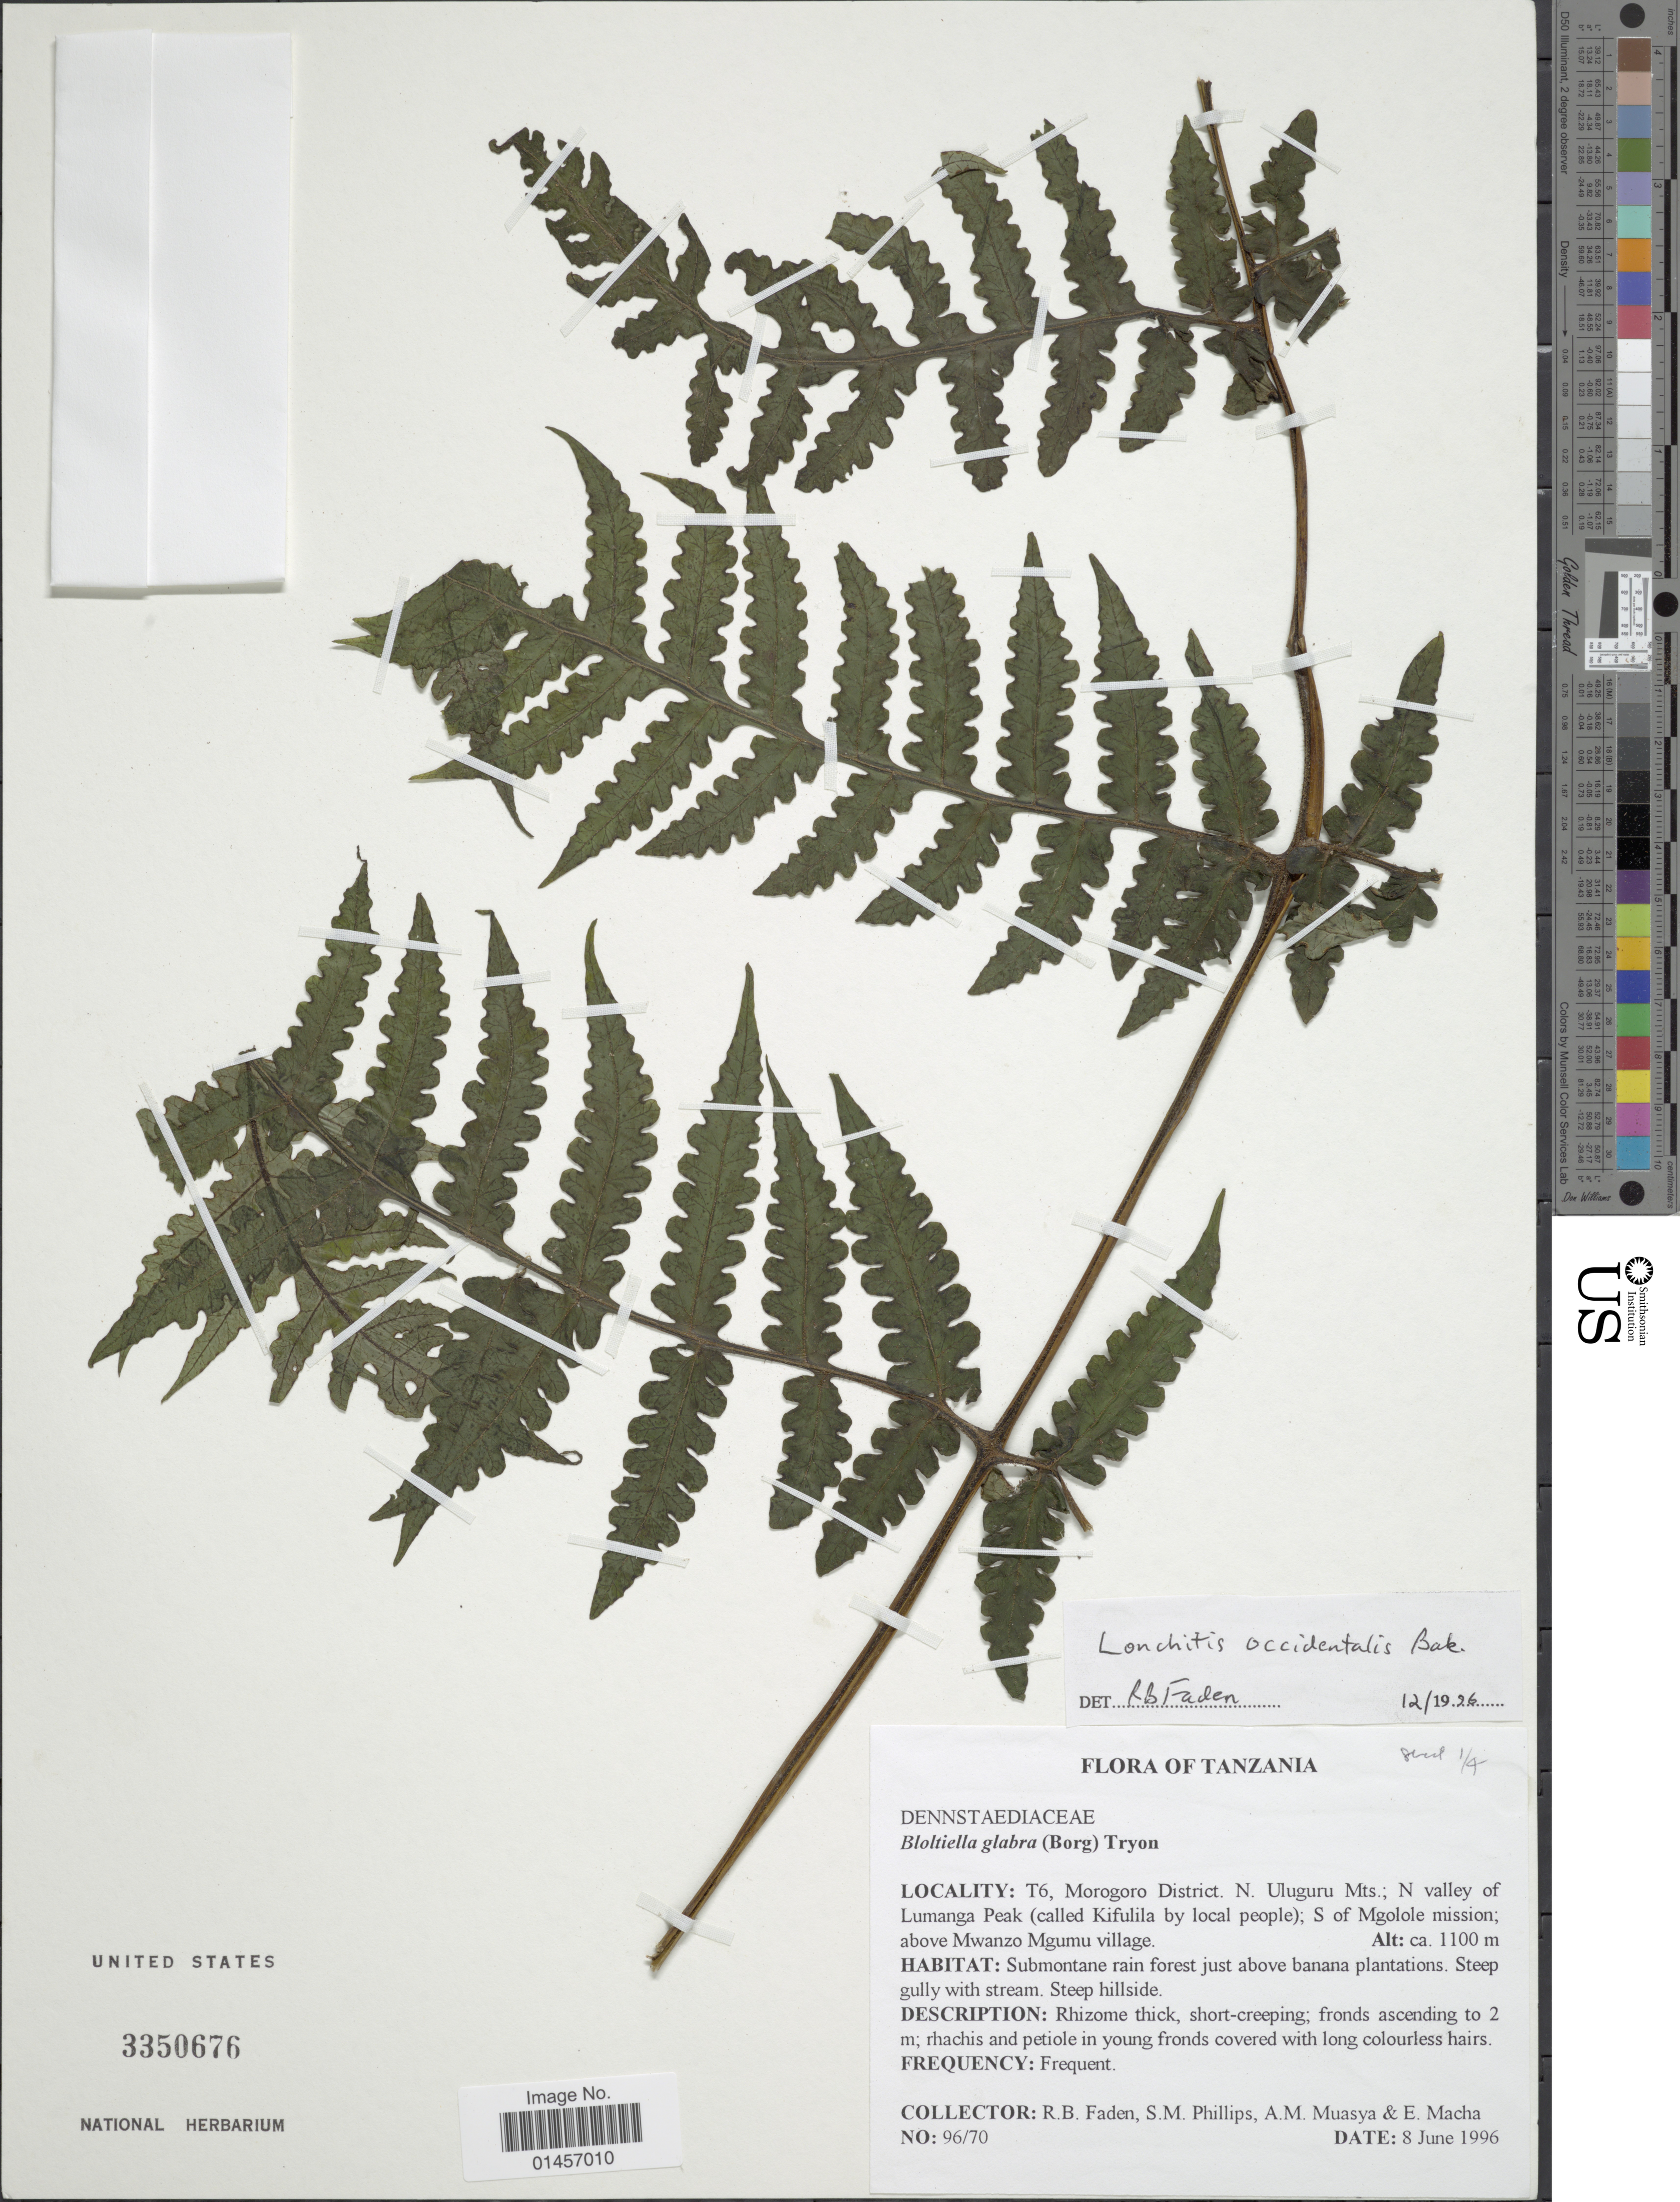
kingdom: Plantae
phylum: Tracheophyta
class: Polypodiopsida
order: Polypodiales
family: Lonchitidaceae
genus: Lonchitis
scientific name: Lonchitis occidentalis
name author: Baker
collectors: R. B. Faden, S. M. Phillips, A. Muasya & E. Macha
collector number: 96/70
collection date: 1996-06-08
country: Tanzania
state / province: Morogoro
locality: Tanzania: T6, Morogoro District. N. Uluguru Mts.; N valley of Lumanga Peak (called Kifulila by local people); S. of Mgolole mission; above Mwanzo Mgumu village.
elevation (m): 1100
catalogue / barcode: US 3350676